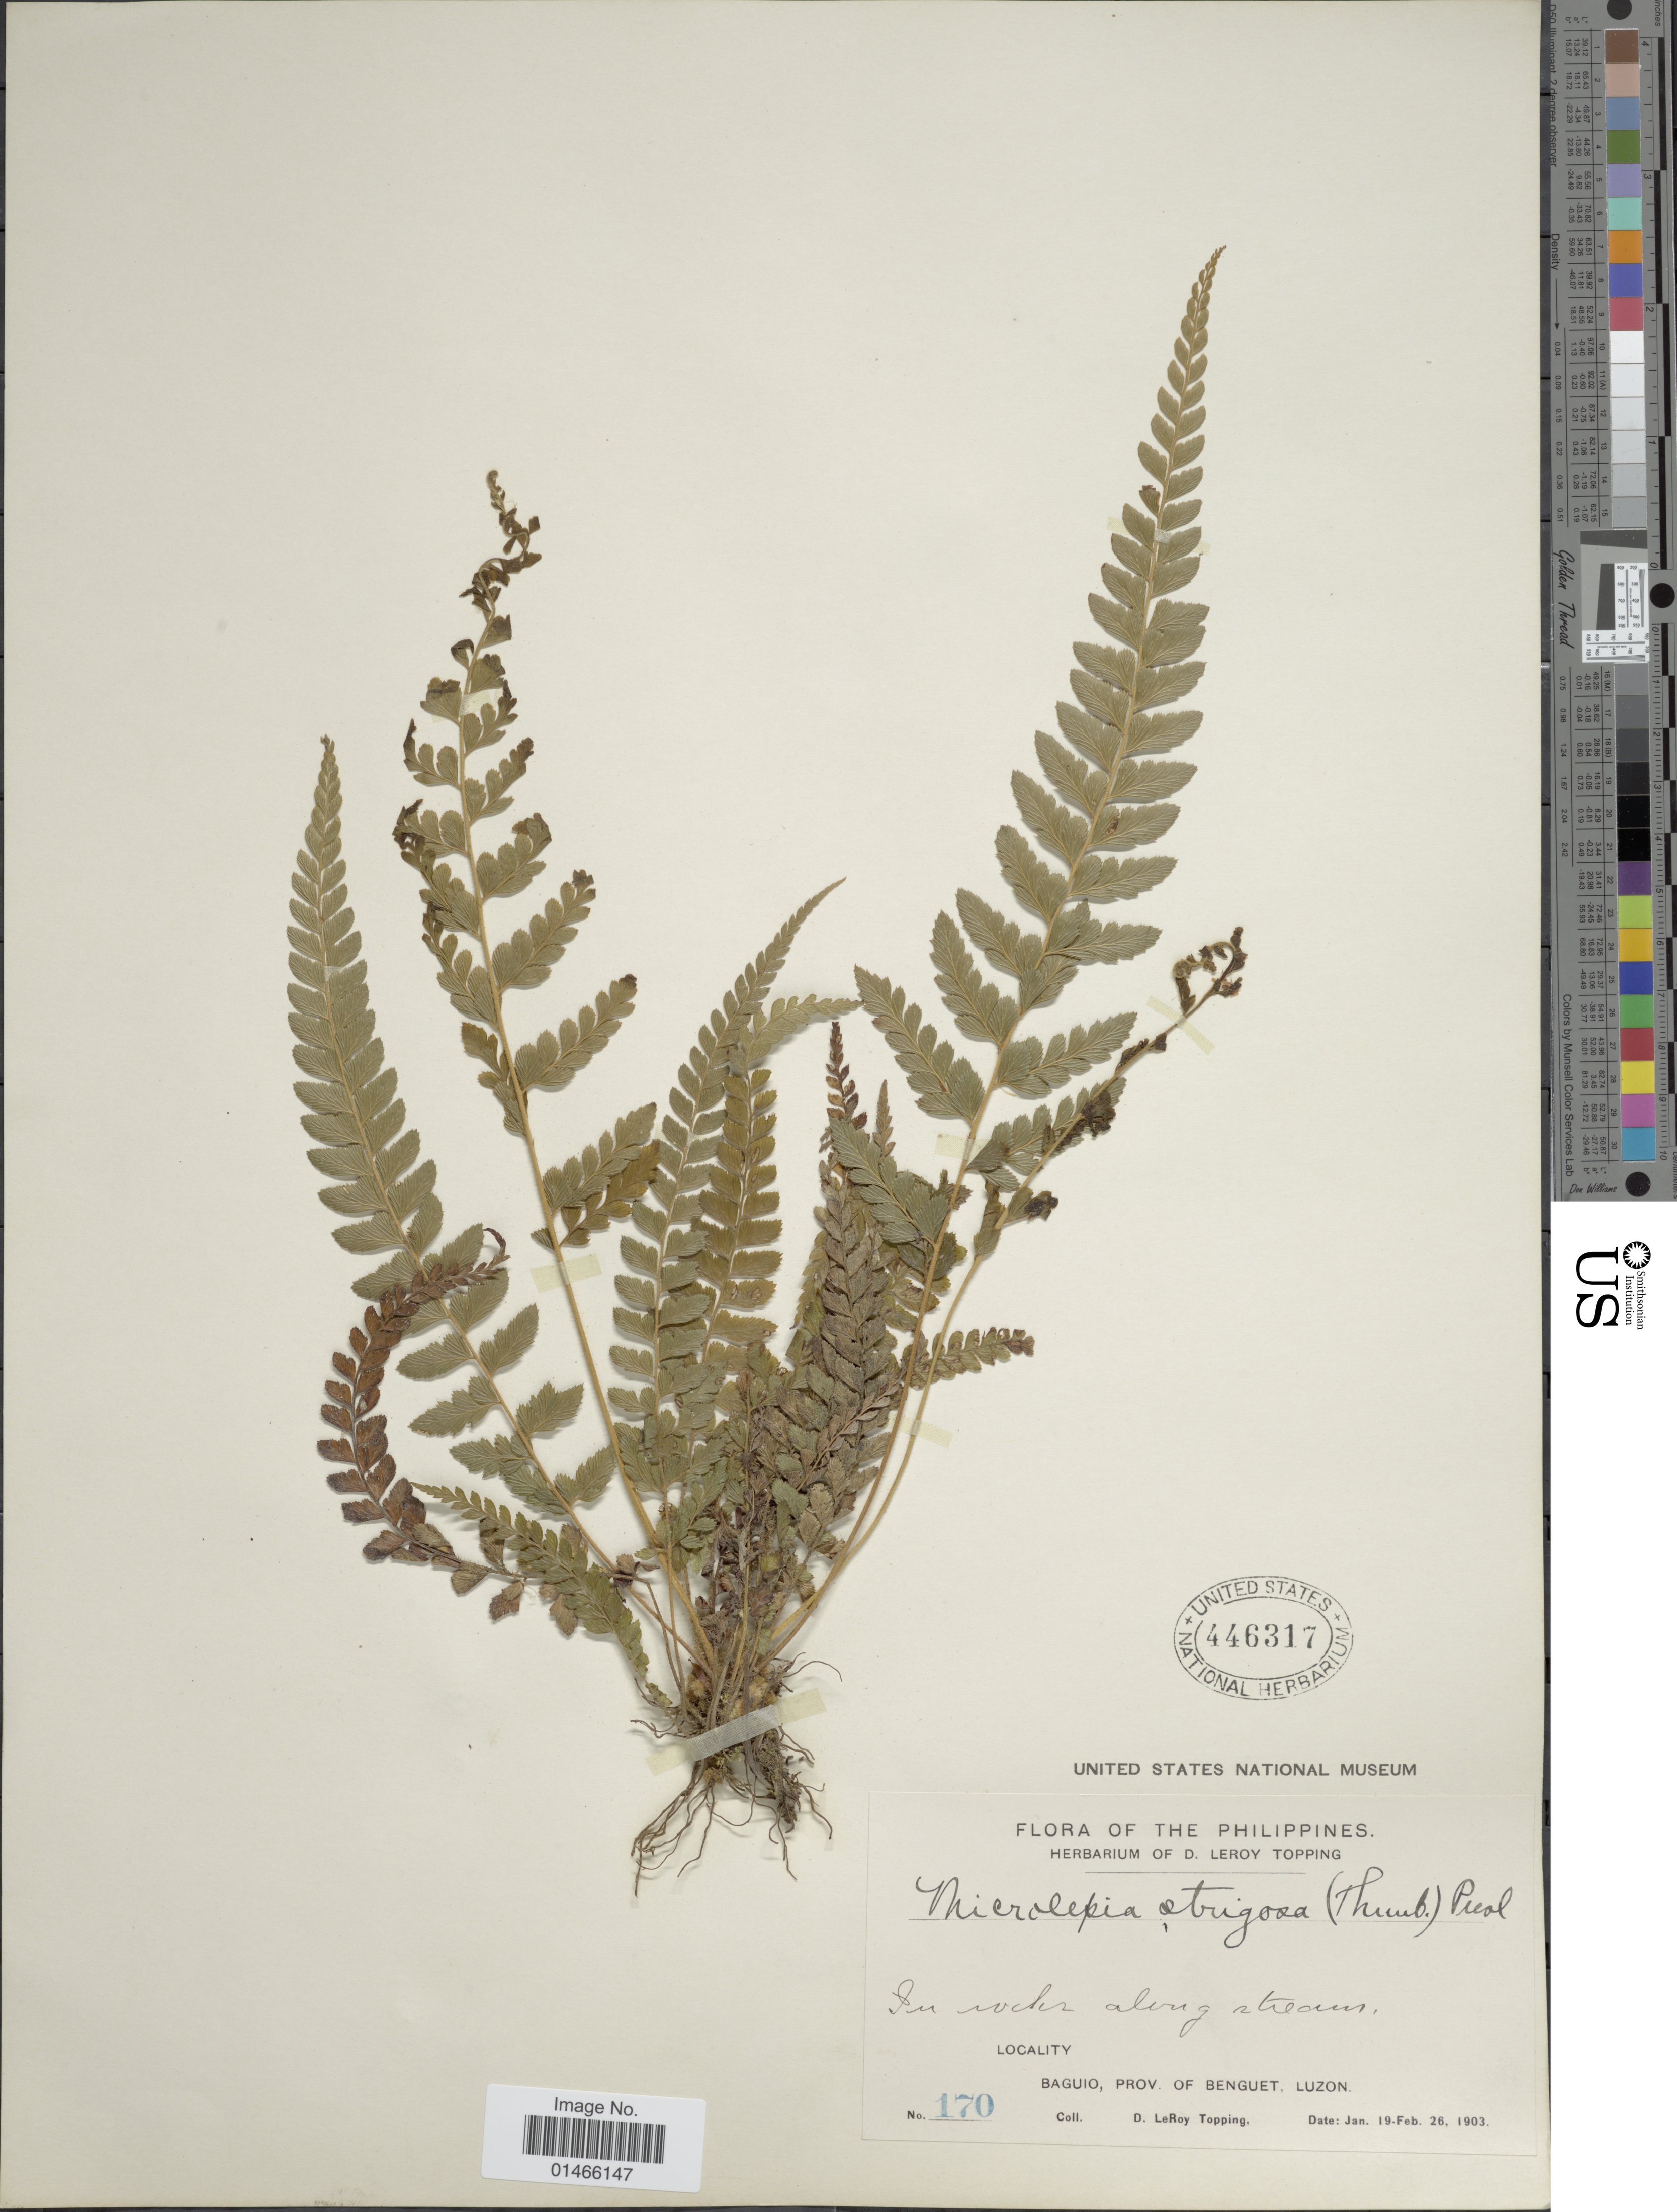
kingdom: Plantae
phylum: Tracheophyta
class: Polypodiopsida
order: Polypodiales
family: Dennstaedtiaceae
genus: Microlepia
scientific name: Microlepia strigosa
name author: (Thunb.) J. Presl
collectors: D. L. Topping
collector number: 170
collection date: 1903-01-19/1903-02-26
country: Philippines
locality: Baguio, Prov. Benguet, Luzon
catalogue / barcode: US 446317